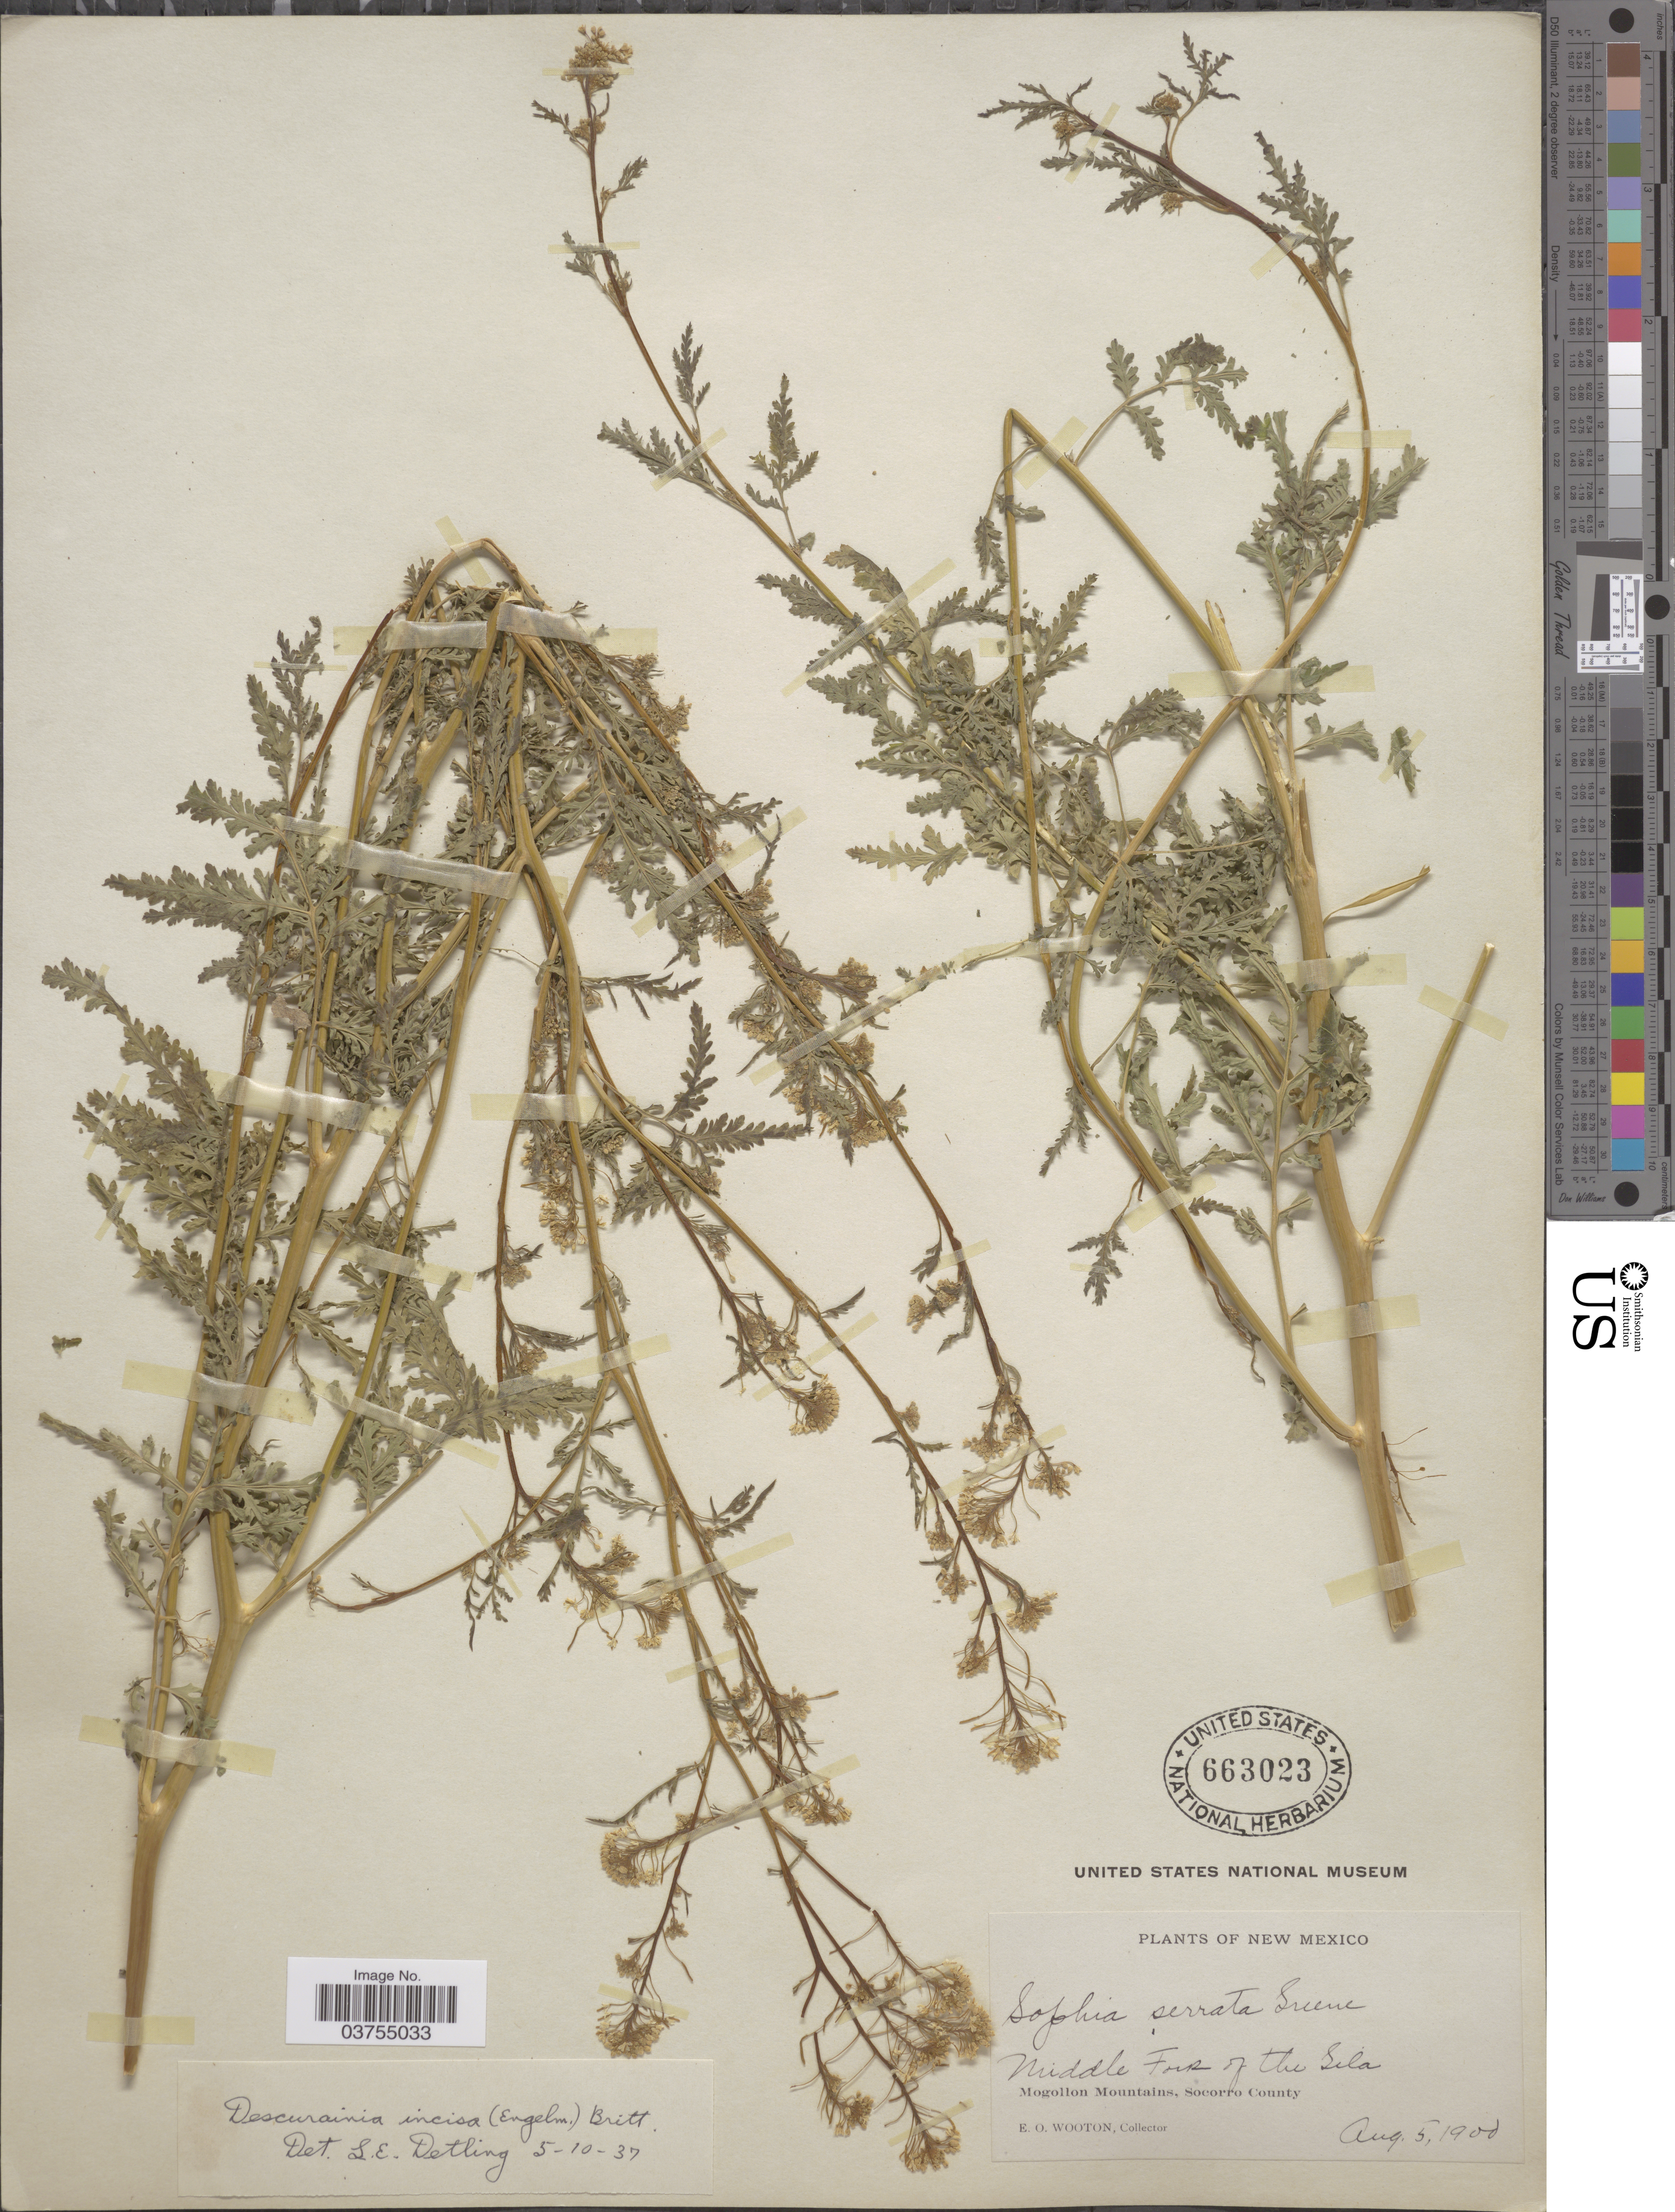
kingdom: Plantae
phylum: Tracheophyta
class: Magnoliopsida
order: Brassicales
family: Brassicaceae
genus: Descurainia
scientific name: Descurainia richardsonii subsp. incisa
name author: (Engelm. ex A. Gray) Detling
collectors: E. O. Wooton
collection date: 1900-08-05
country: United States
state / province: New Mexico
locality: West Fork of the Gila. Mogollon Mountains, Socorro County.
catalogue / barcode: US 663023